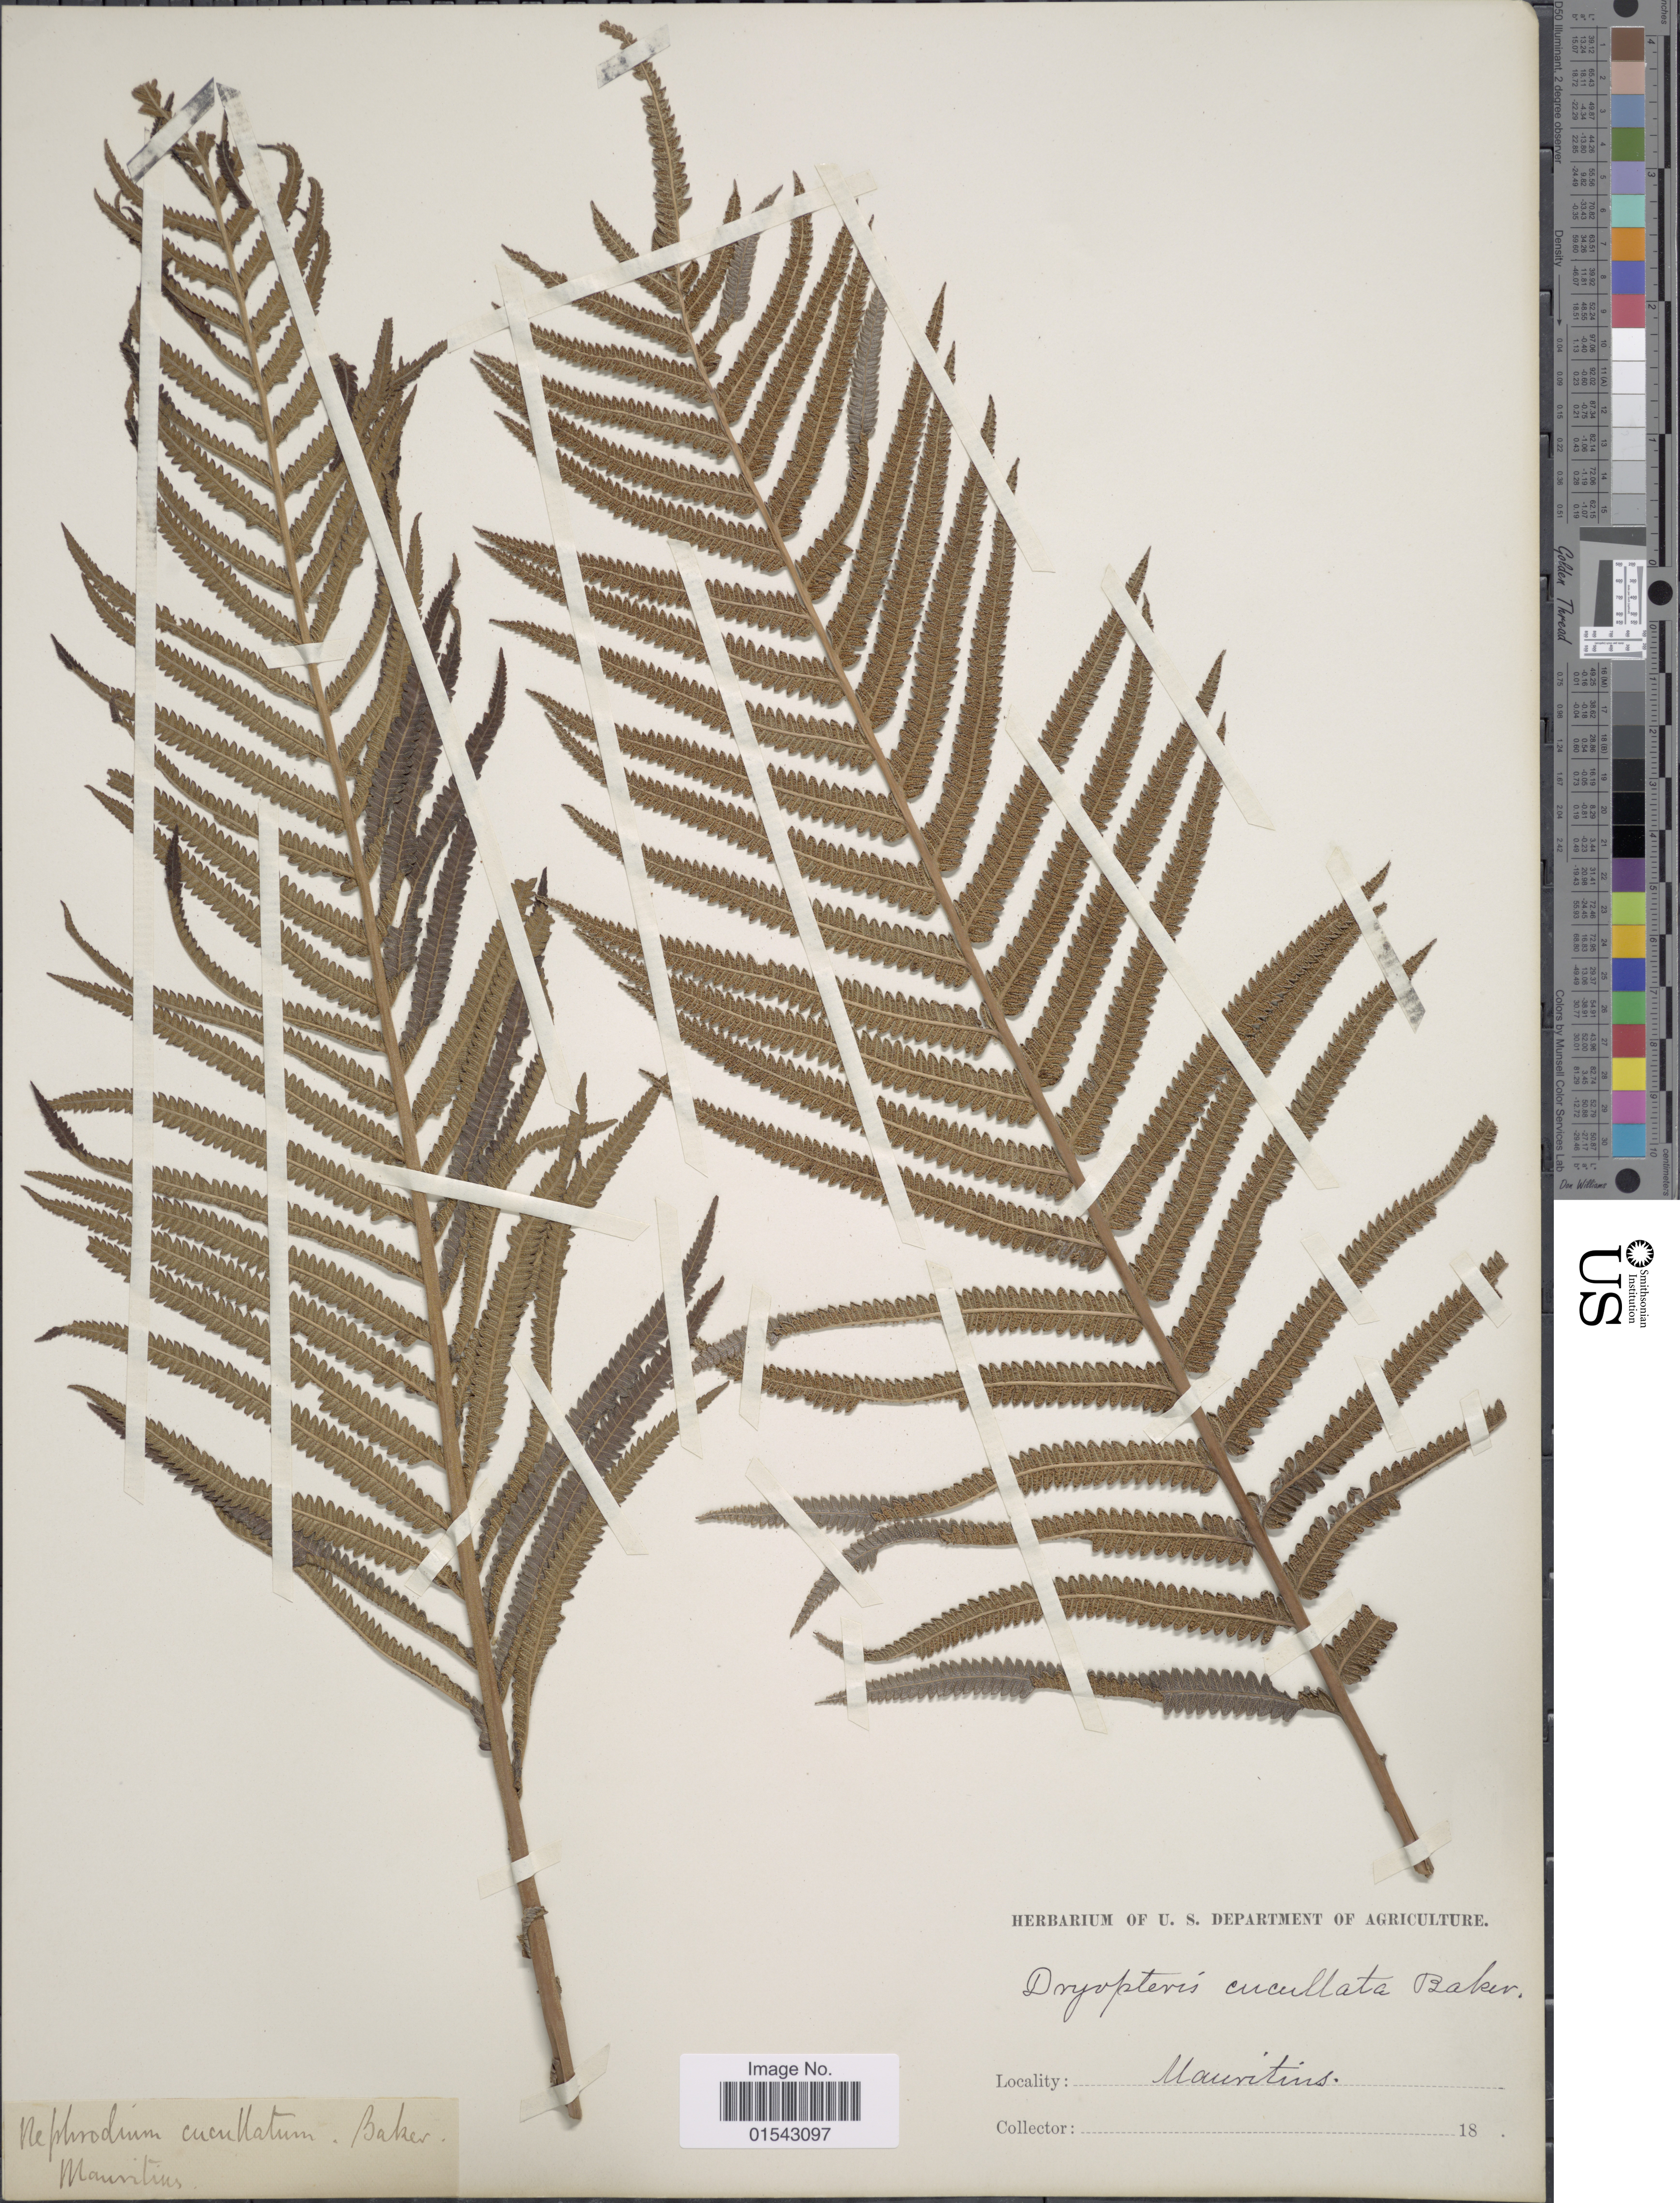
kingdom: Plantae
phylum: Tracheophyta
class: Polypodiopsida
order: Polypodiales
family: Thelypteridaceae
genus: Cyclosorus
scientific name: Cyclosorus sp.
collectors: U.S. Department of Agriculture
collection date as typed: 18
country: Mauritius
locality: Mauritius